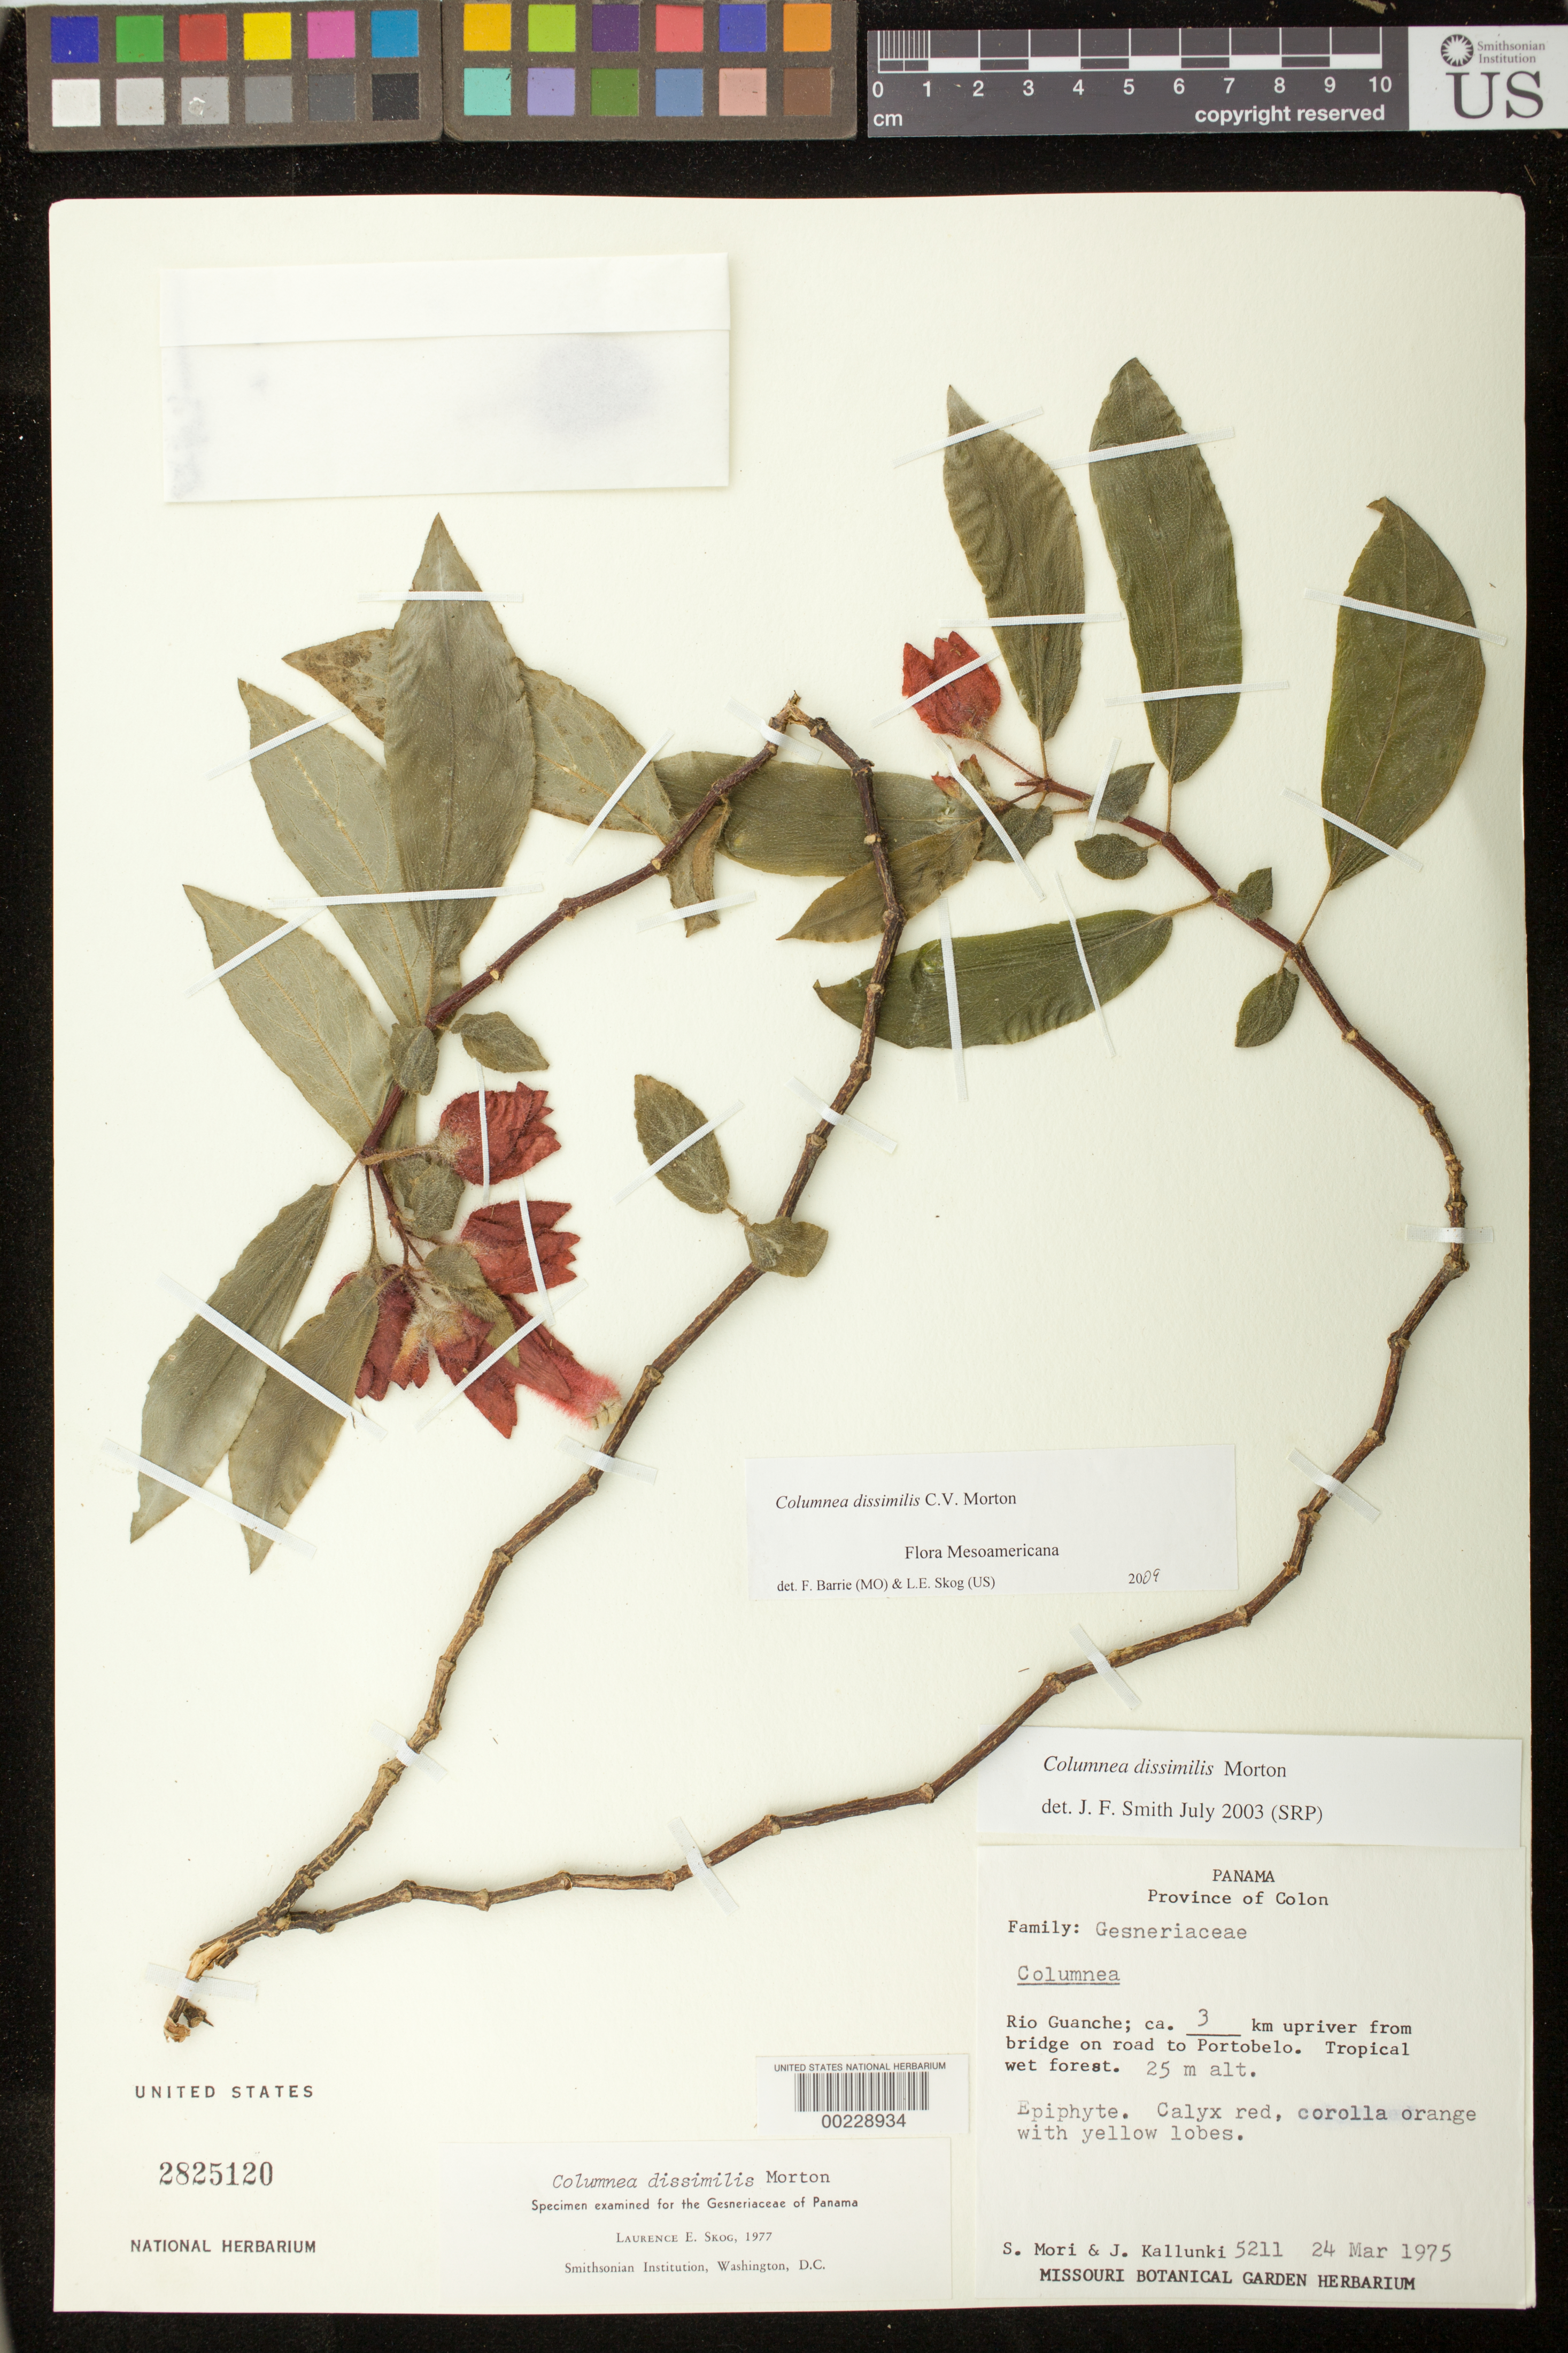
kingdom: Plantae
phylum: Tracheophyta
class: Magnoliopsida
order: Lamiales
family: Gesneriaceae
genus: Columnea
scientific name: Columnea dissimilis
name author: C.V. Morton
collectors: S. Mori & J. Kallunki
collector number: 5211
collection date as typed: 24 Mar 1975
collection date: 1975-03-24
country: Panama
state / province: Colón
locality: Rio Guanche, ca 3 km upriver from bridge on road to Portobelo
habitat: Tropical wet forest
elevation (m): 25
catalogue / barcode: US 2825120